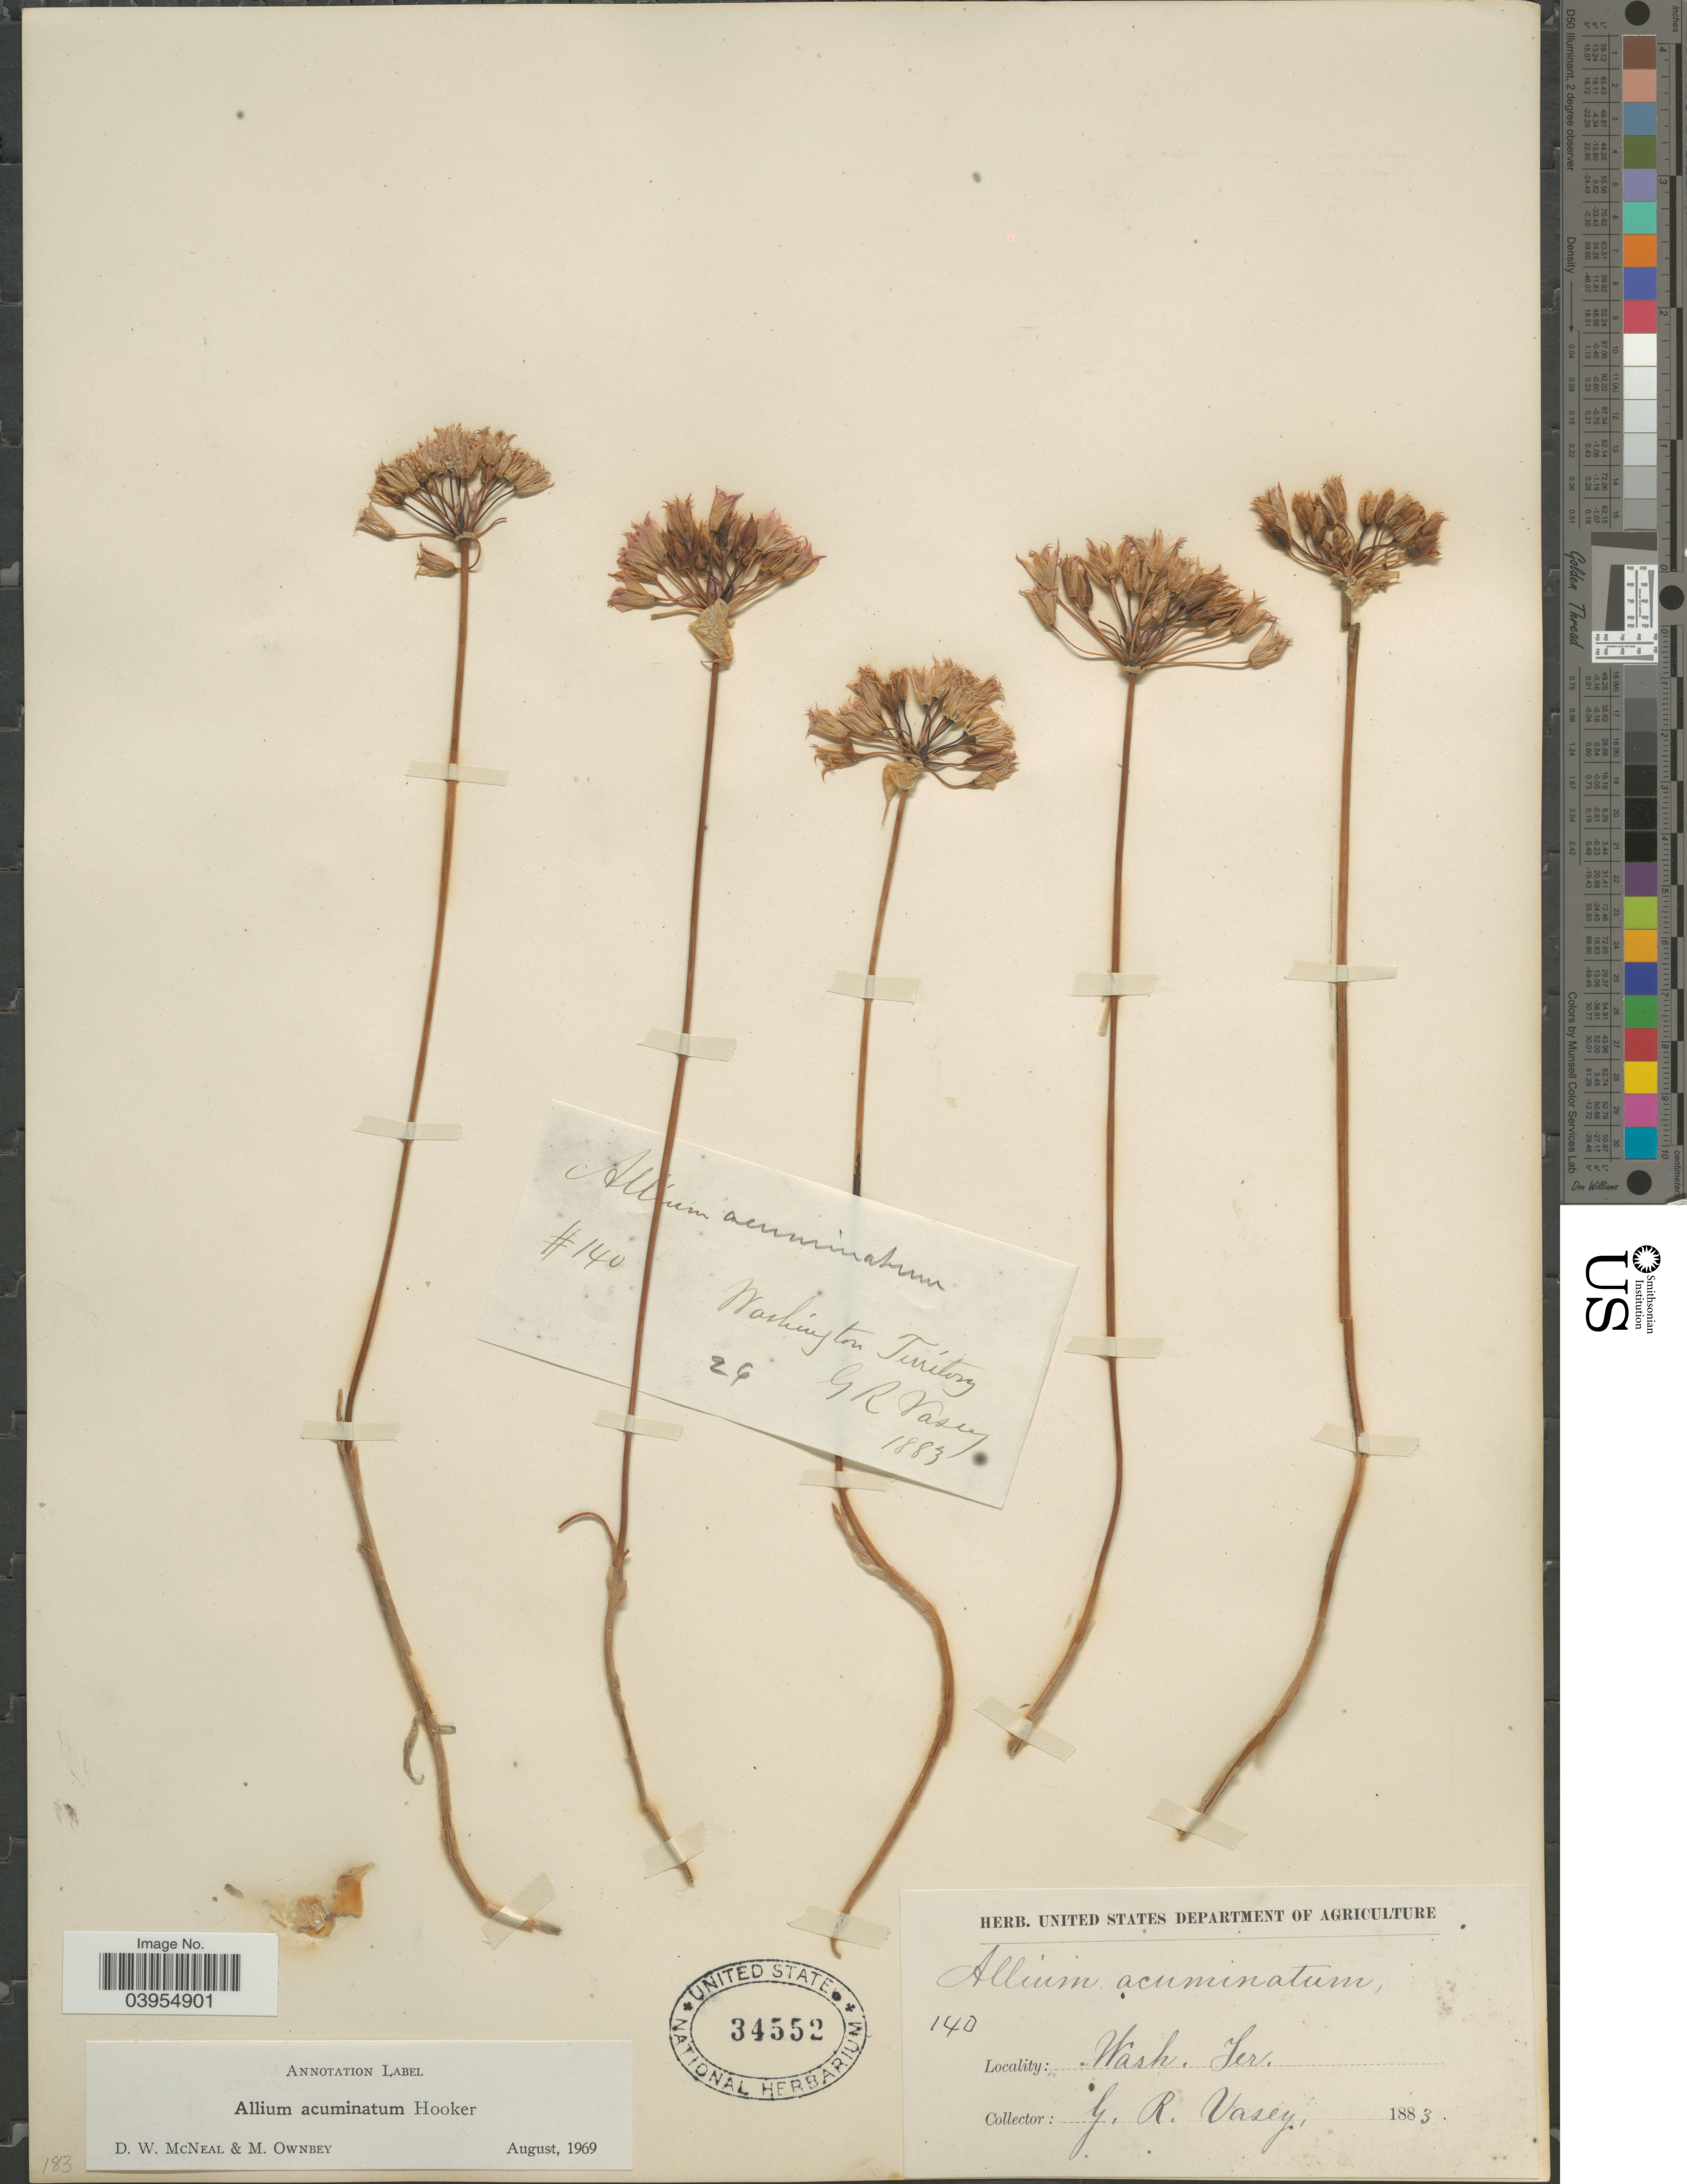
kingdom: Plantae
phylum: Tracheophyta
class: Liliopsida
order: Asparagales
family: Amaryllidaceae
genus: Allium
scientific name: Allium acuminatum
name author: Hook.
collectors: G. R. Vasey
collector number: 140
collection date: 1883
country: United States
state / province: Washington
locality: Washington Territory.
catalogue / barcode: US 34552